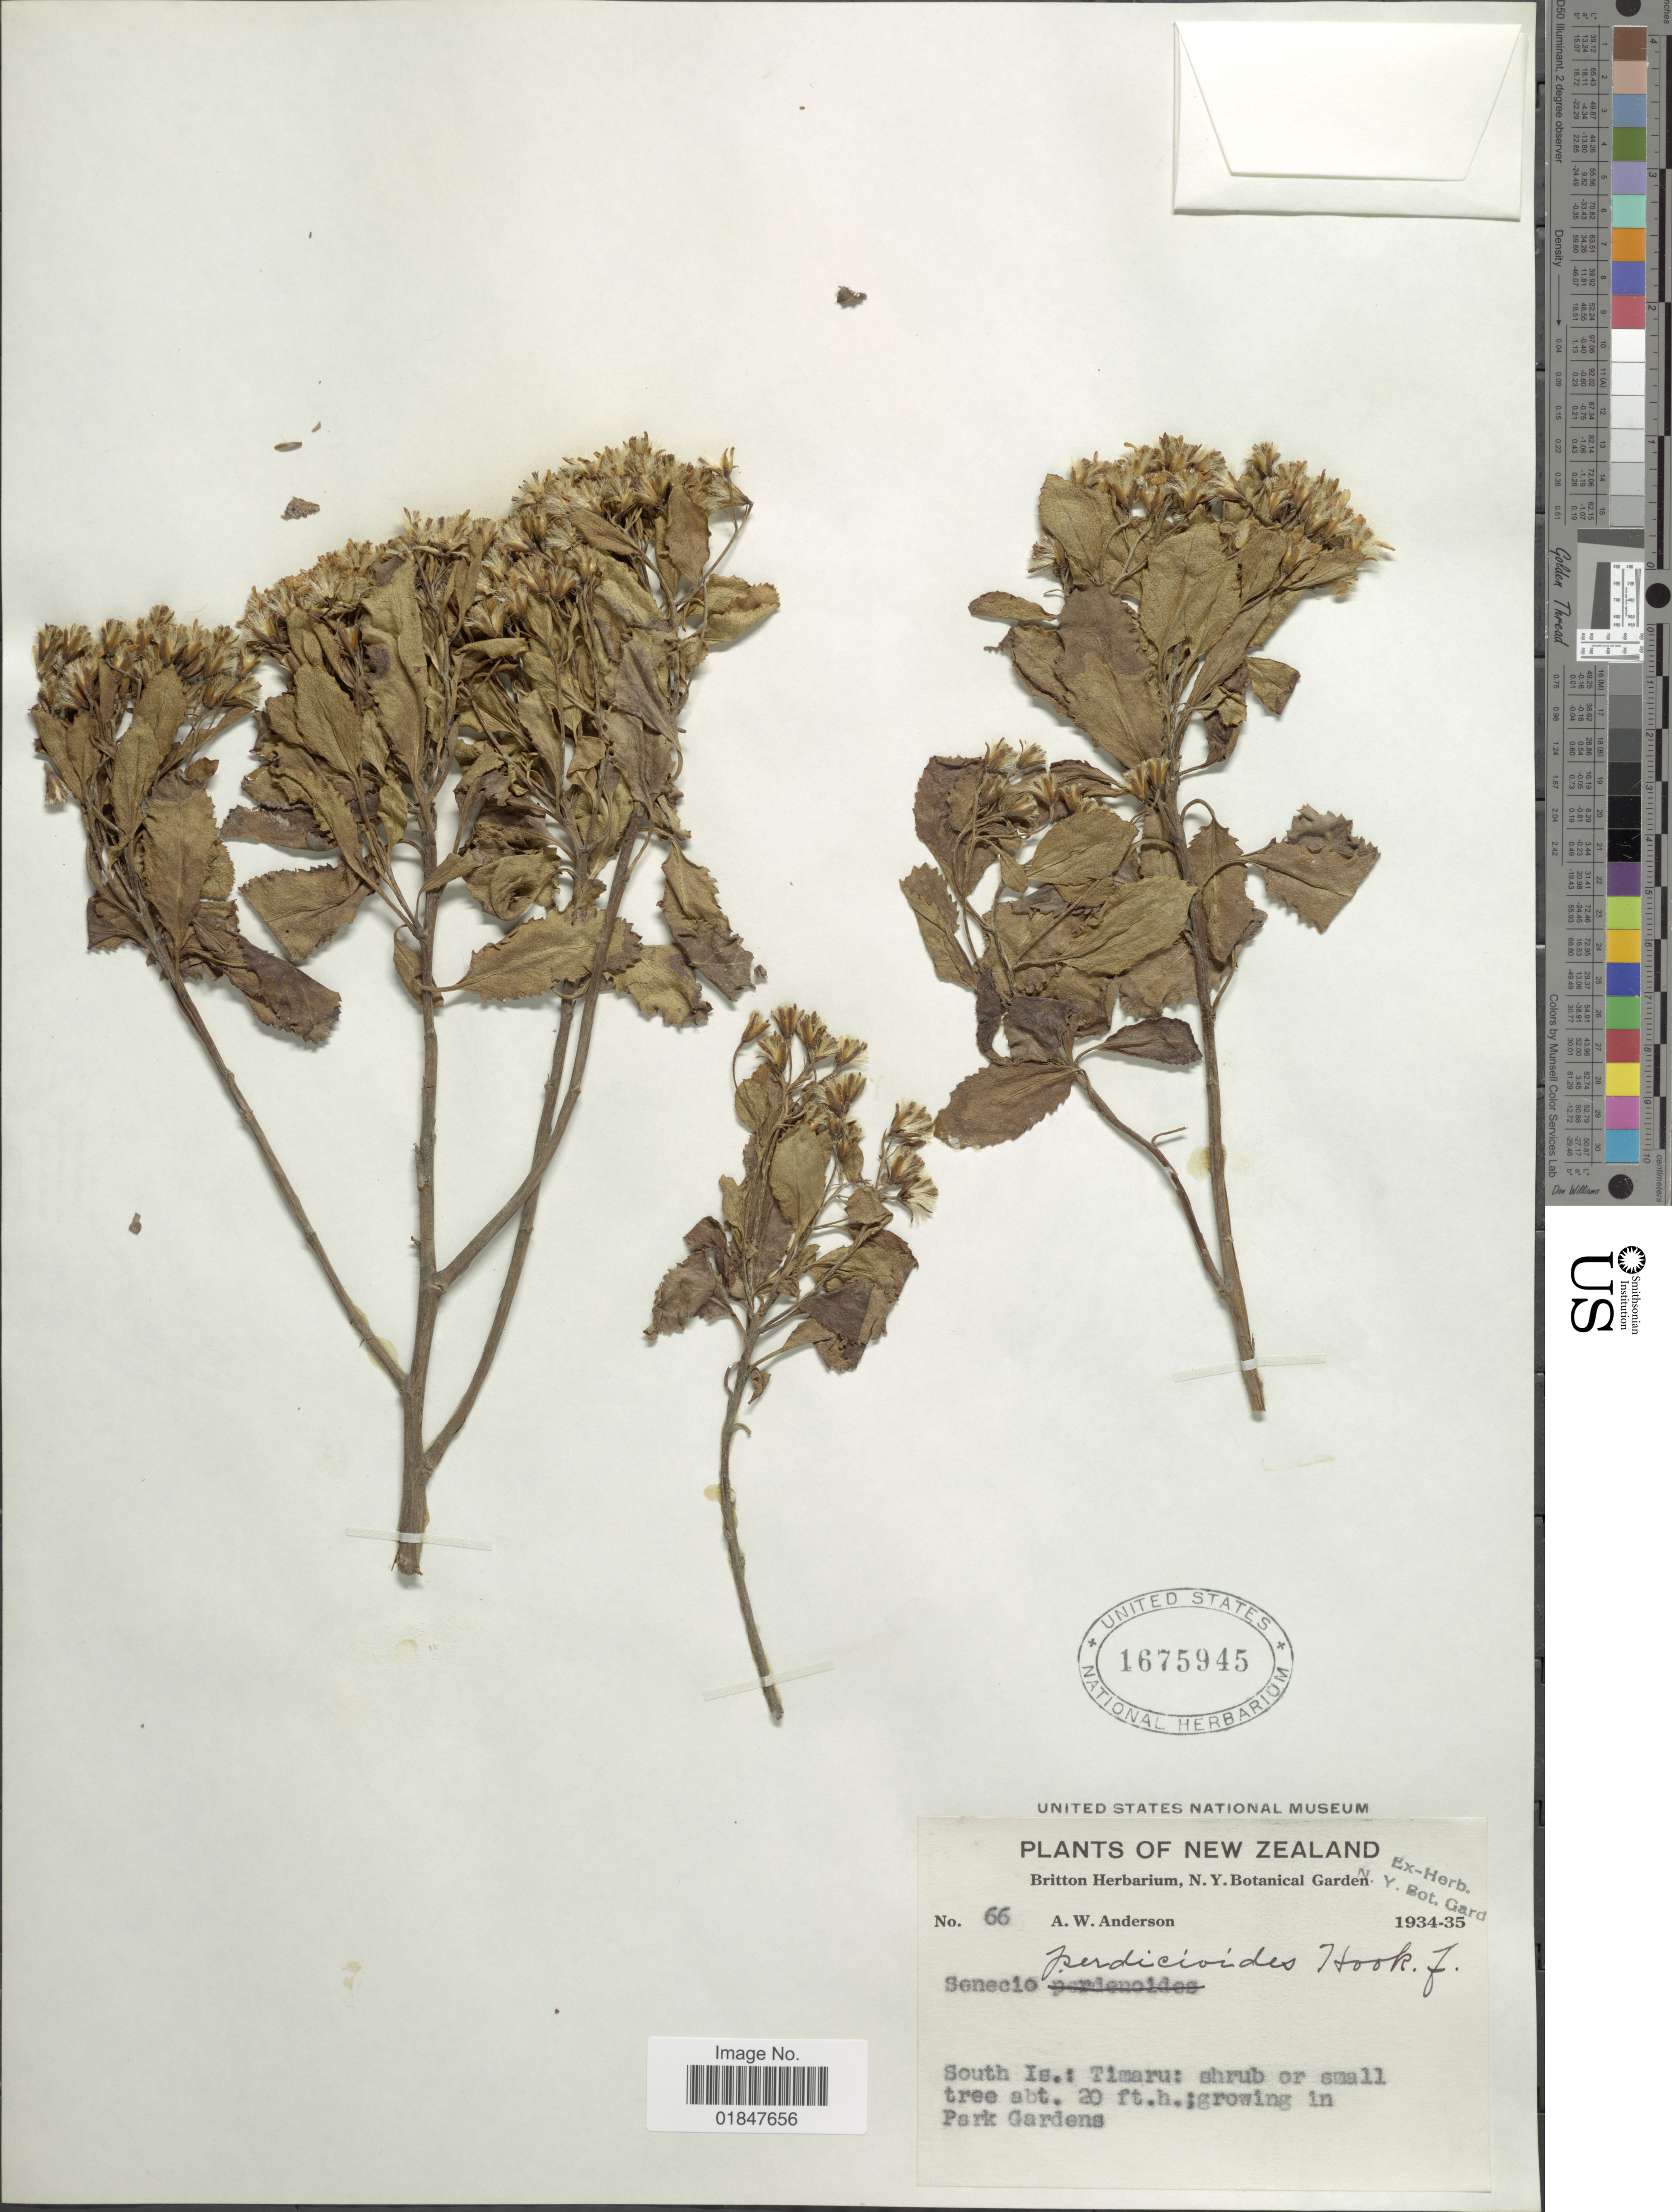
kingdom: Plantae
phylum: Tracheophyta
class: Magnoliopsida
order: Asterales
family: Asteraceae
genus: Brachyglottis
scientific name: Brachyglottis perdicioides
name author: (Hook. f.) B. Nord.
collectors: A. W. Anderson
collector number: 66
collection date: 1934/1935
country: New Zealand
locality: South Is.: Timaru, Growing in Park Gardens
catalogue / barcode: US 1675945